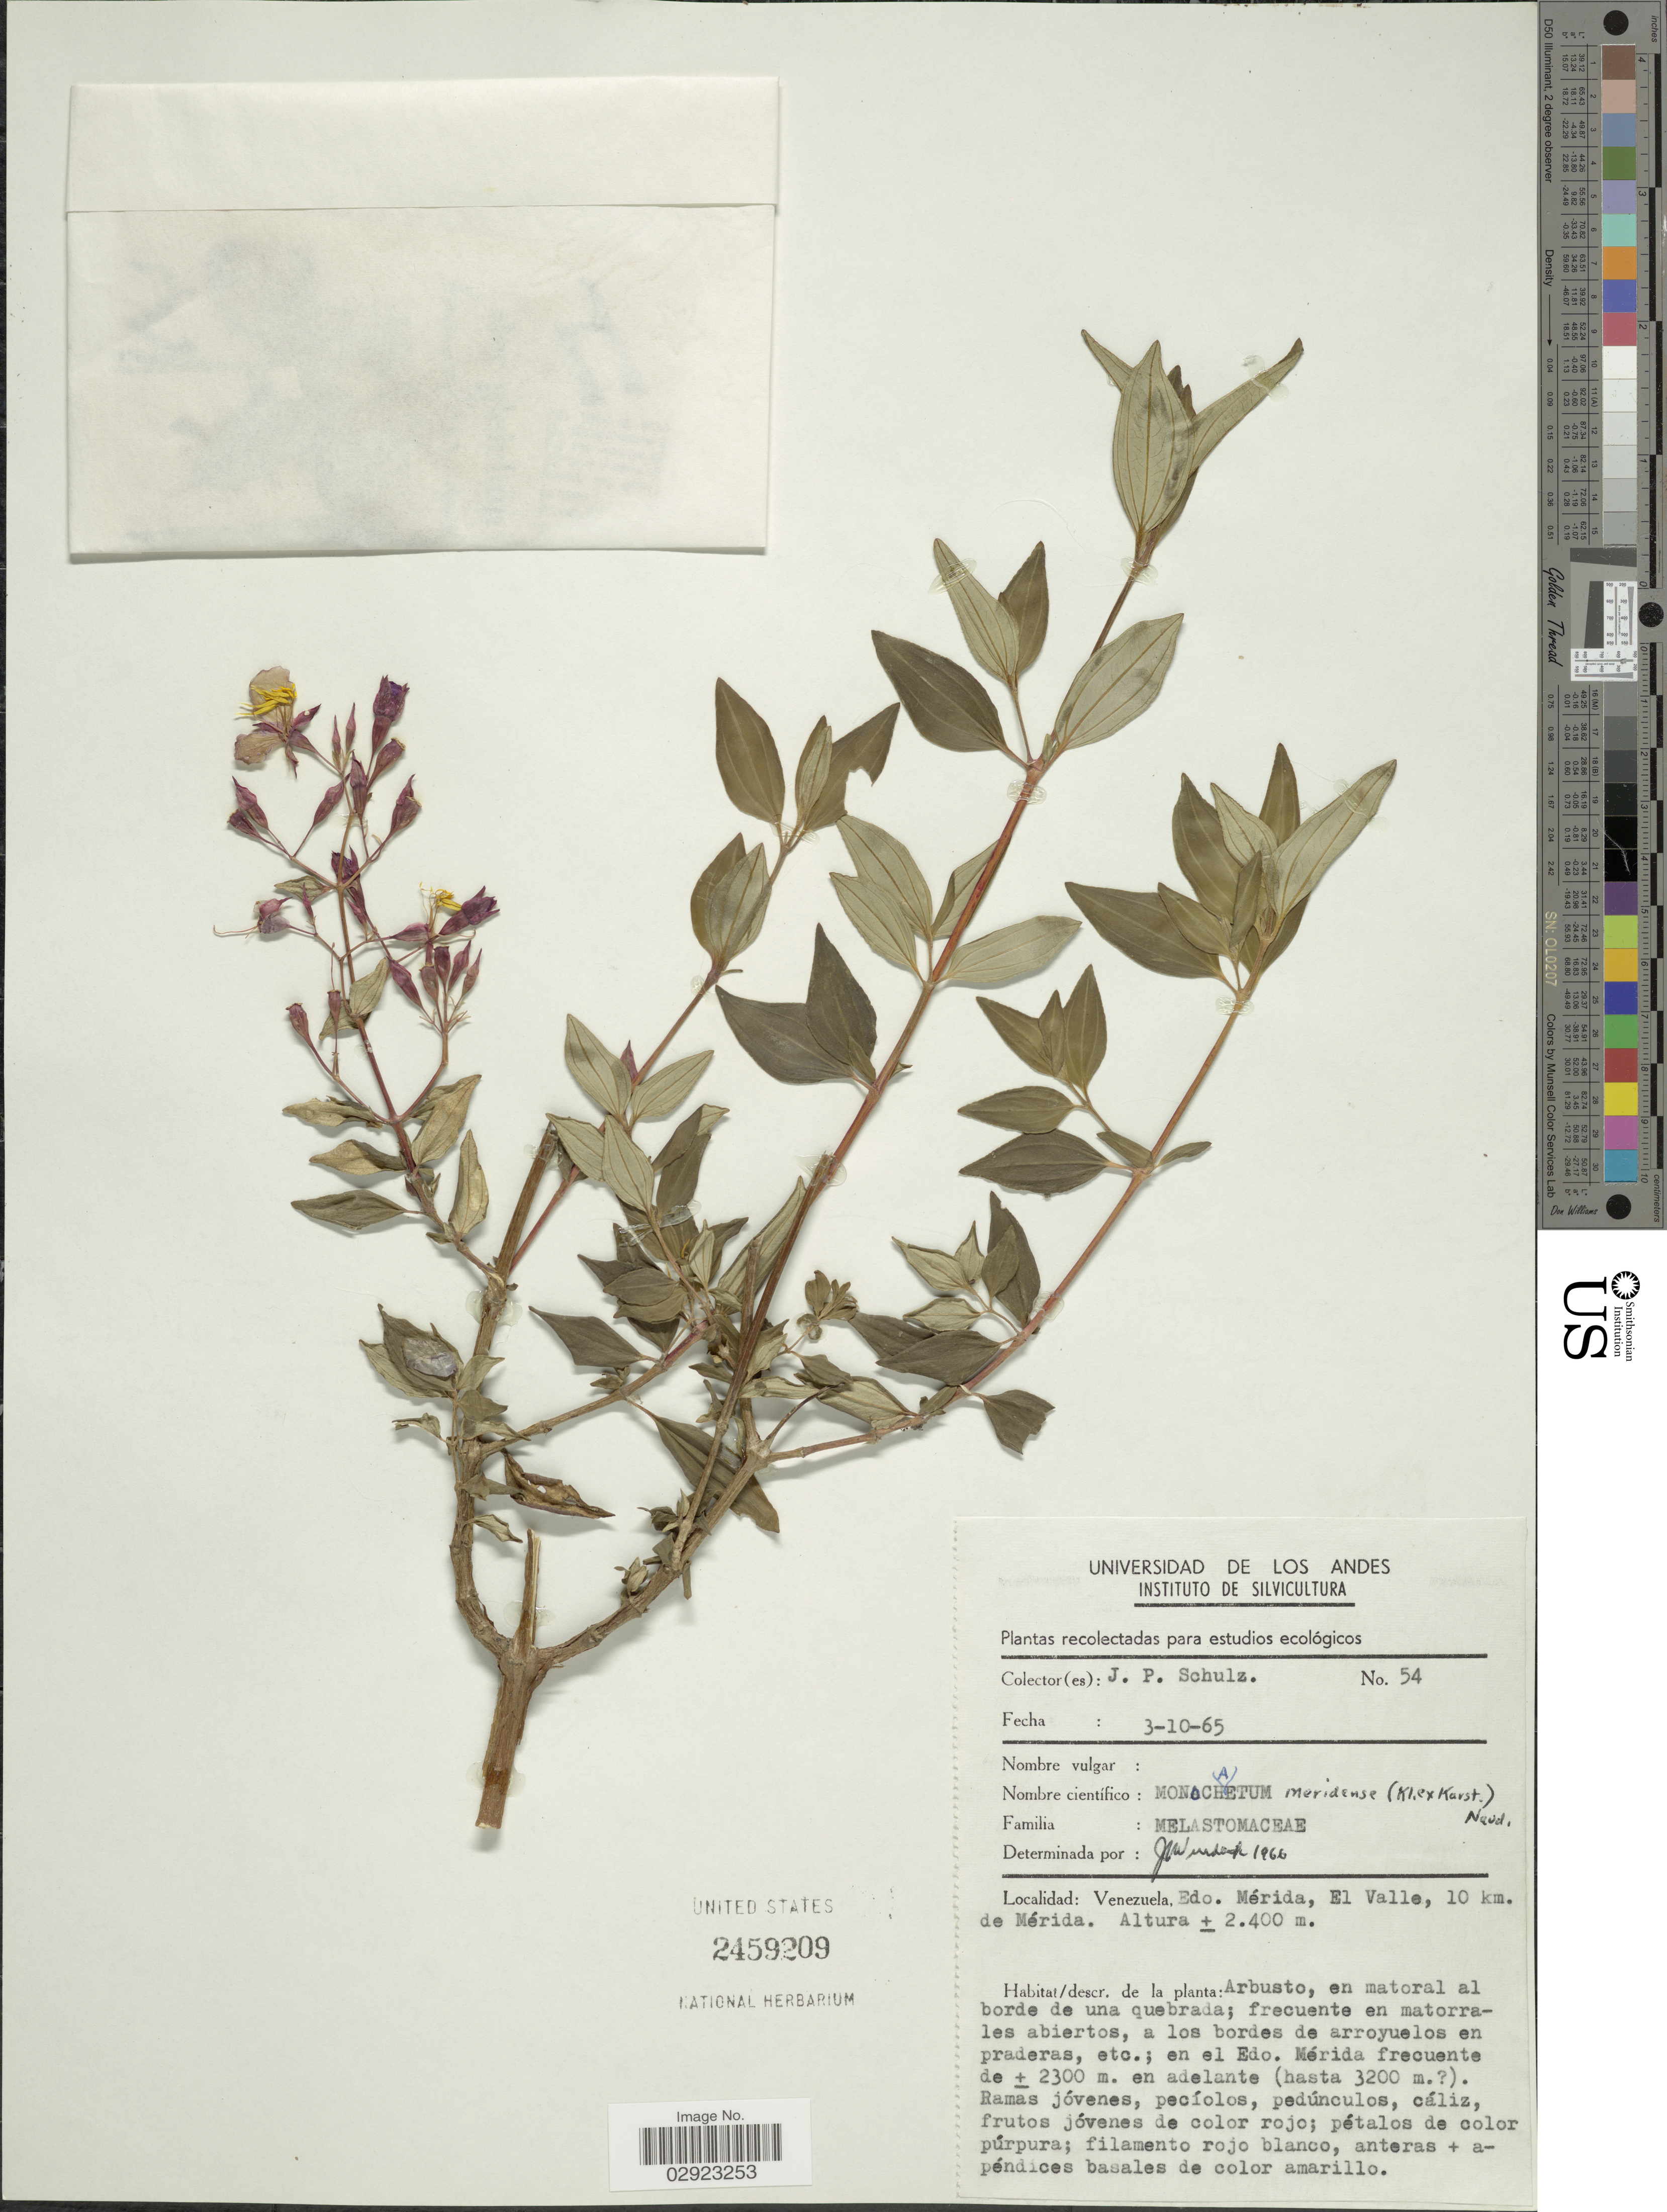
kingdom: Plantae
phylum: Tracheophyta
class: Magnoliopsida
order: Myrtales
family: Melastomataceae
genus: Monochaetum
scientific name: Monochaetum meridense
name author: (H. Karst.) Naudin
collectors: J. P. Schulz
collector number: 54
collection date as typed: Transcribed d/m/y: 3/10/65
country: Venezuela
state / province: Mérida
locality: El Valle, 10 km. de Mérida.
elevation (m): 2400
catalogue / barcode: US 2459209